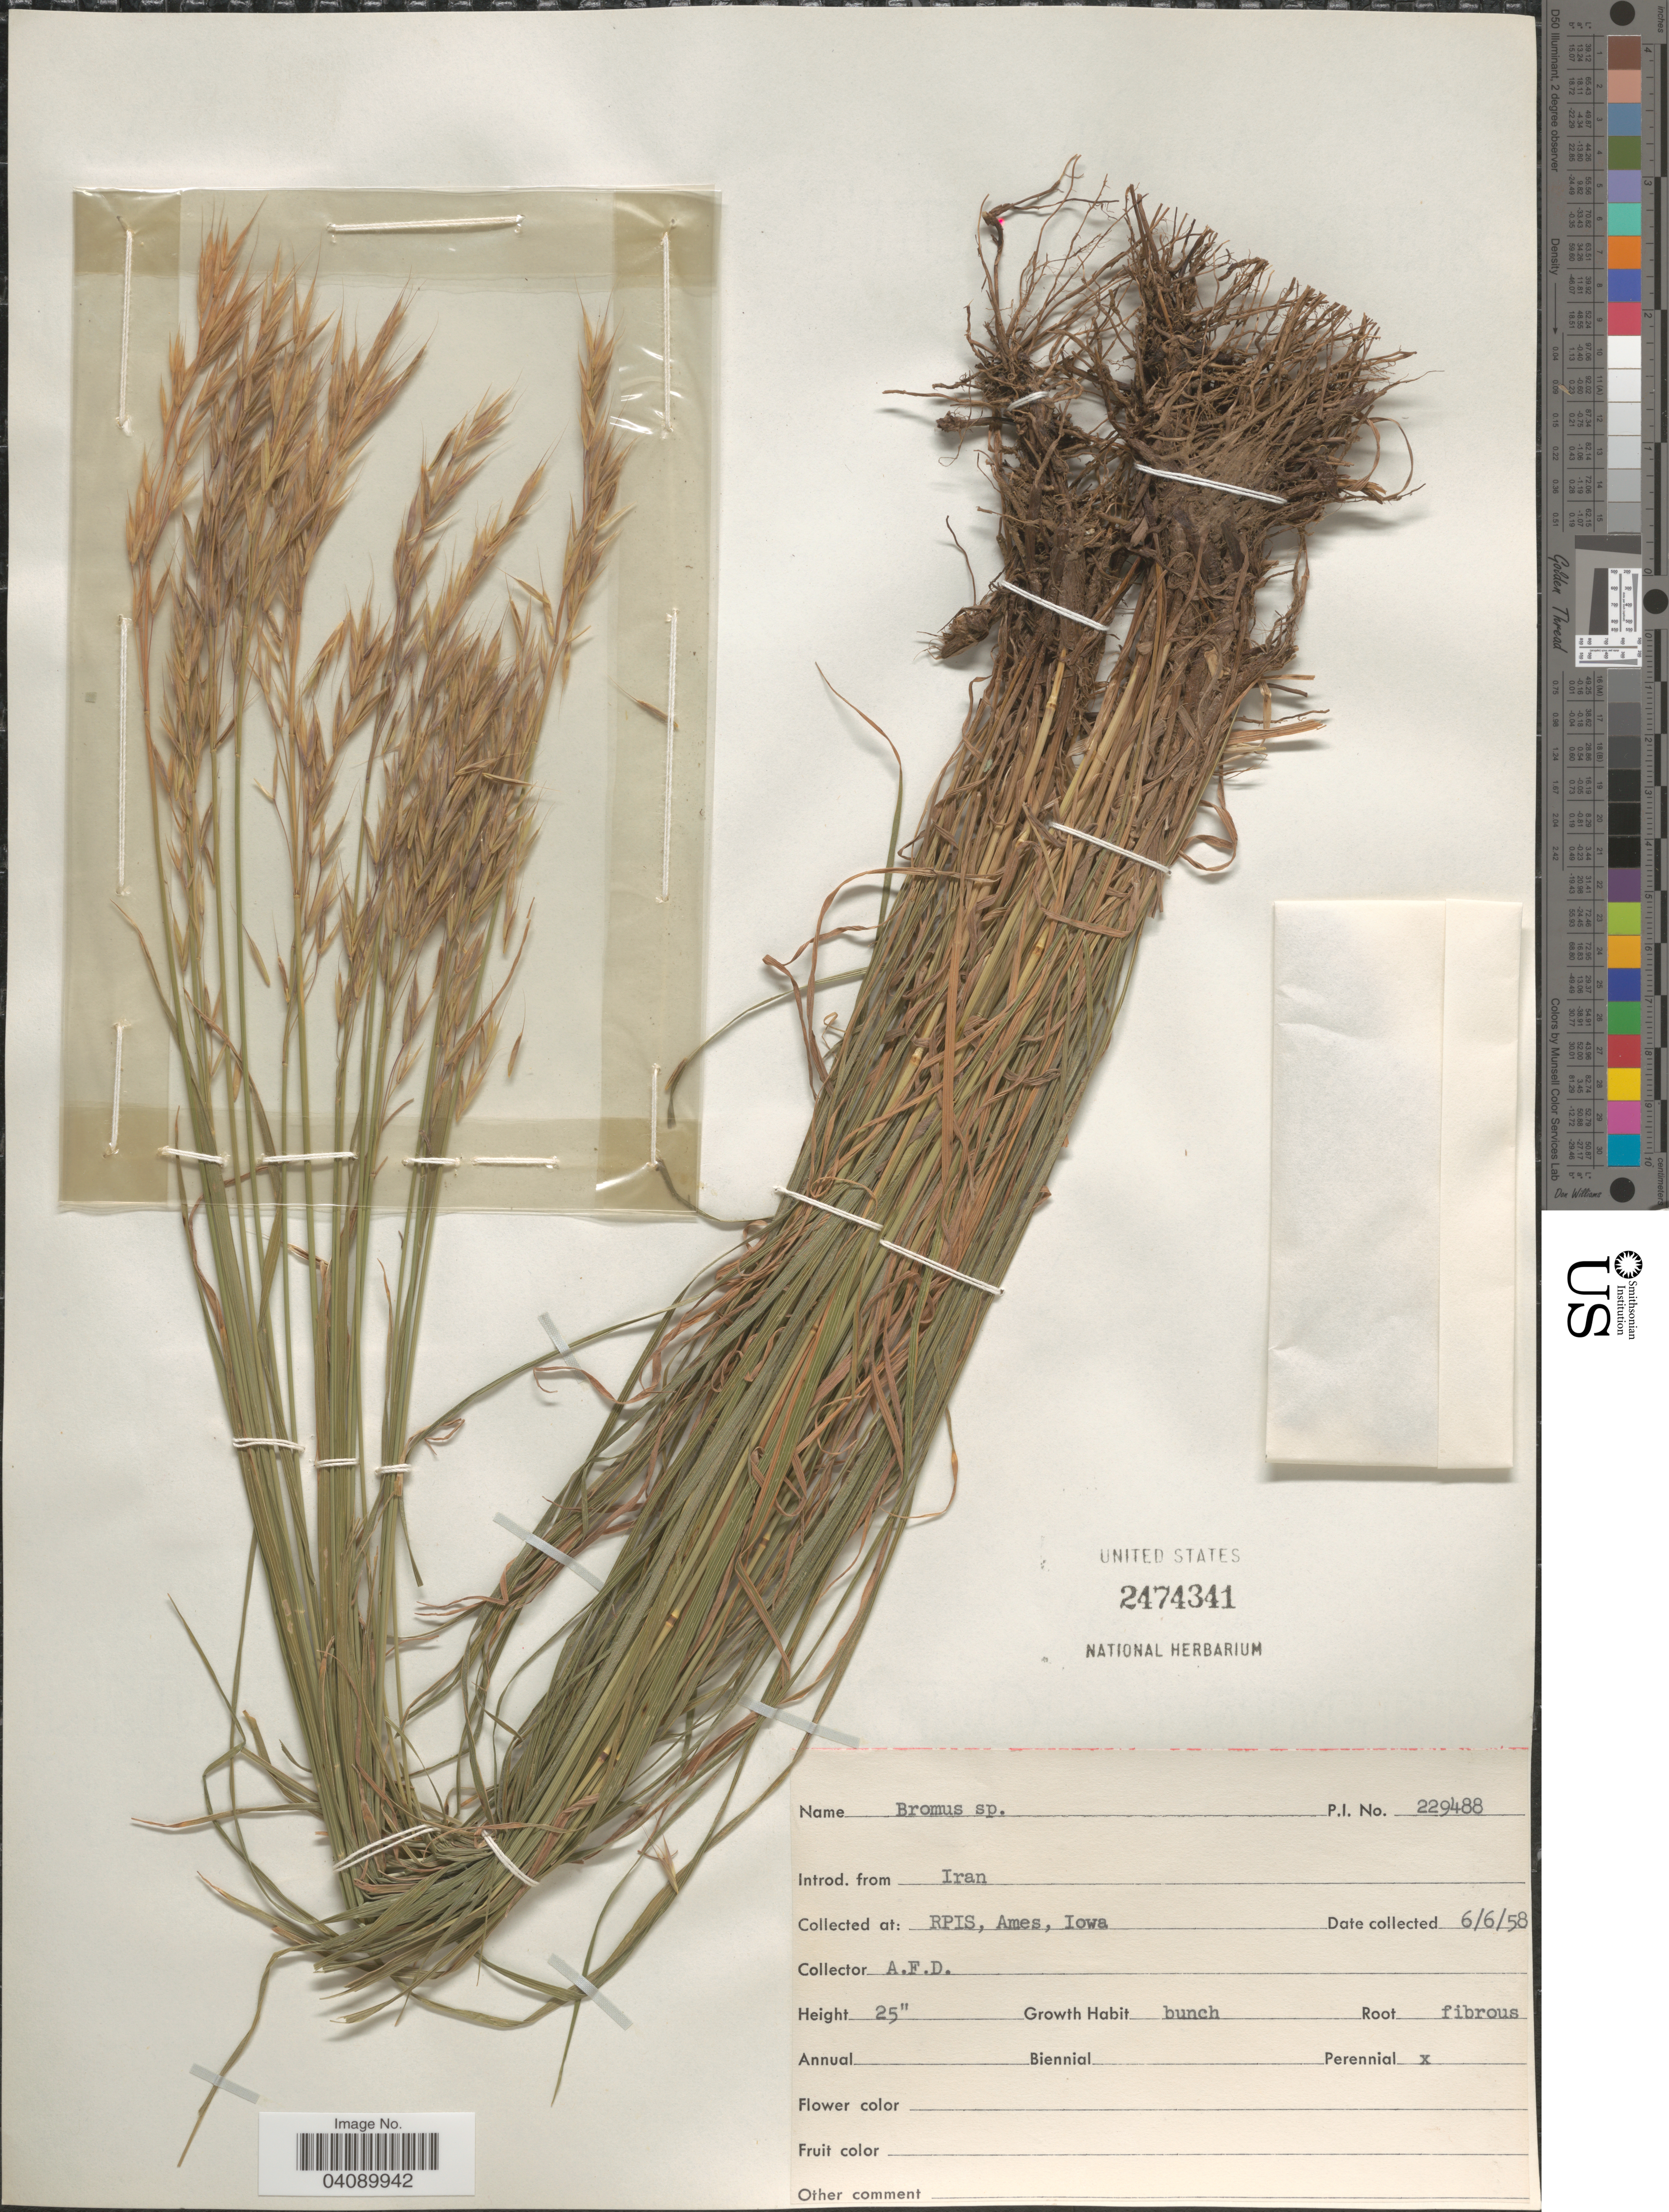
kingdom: Plantae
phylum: Tracheophyta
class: Liliopsida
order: Poales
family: Poaceae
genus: Bromus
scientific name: Bromus sp.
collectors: A. D.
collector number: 229488?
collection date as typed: Transcribed d/m/y: 6/6/58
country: United States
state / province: Iowa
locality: RPIS, Ames.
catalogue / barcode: US 2474341